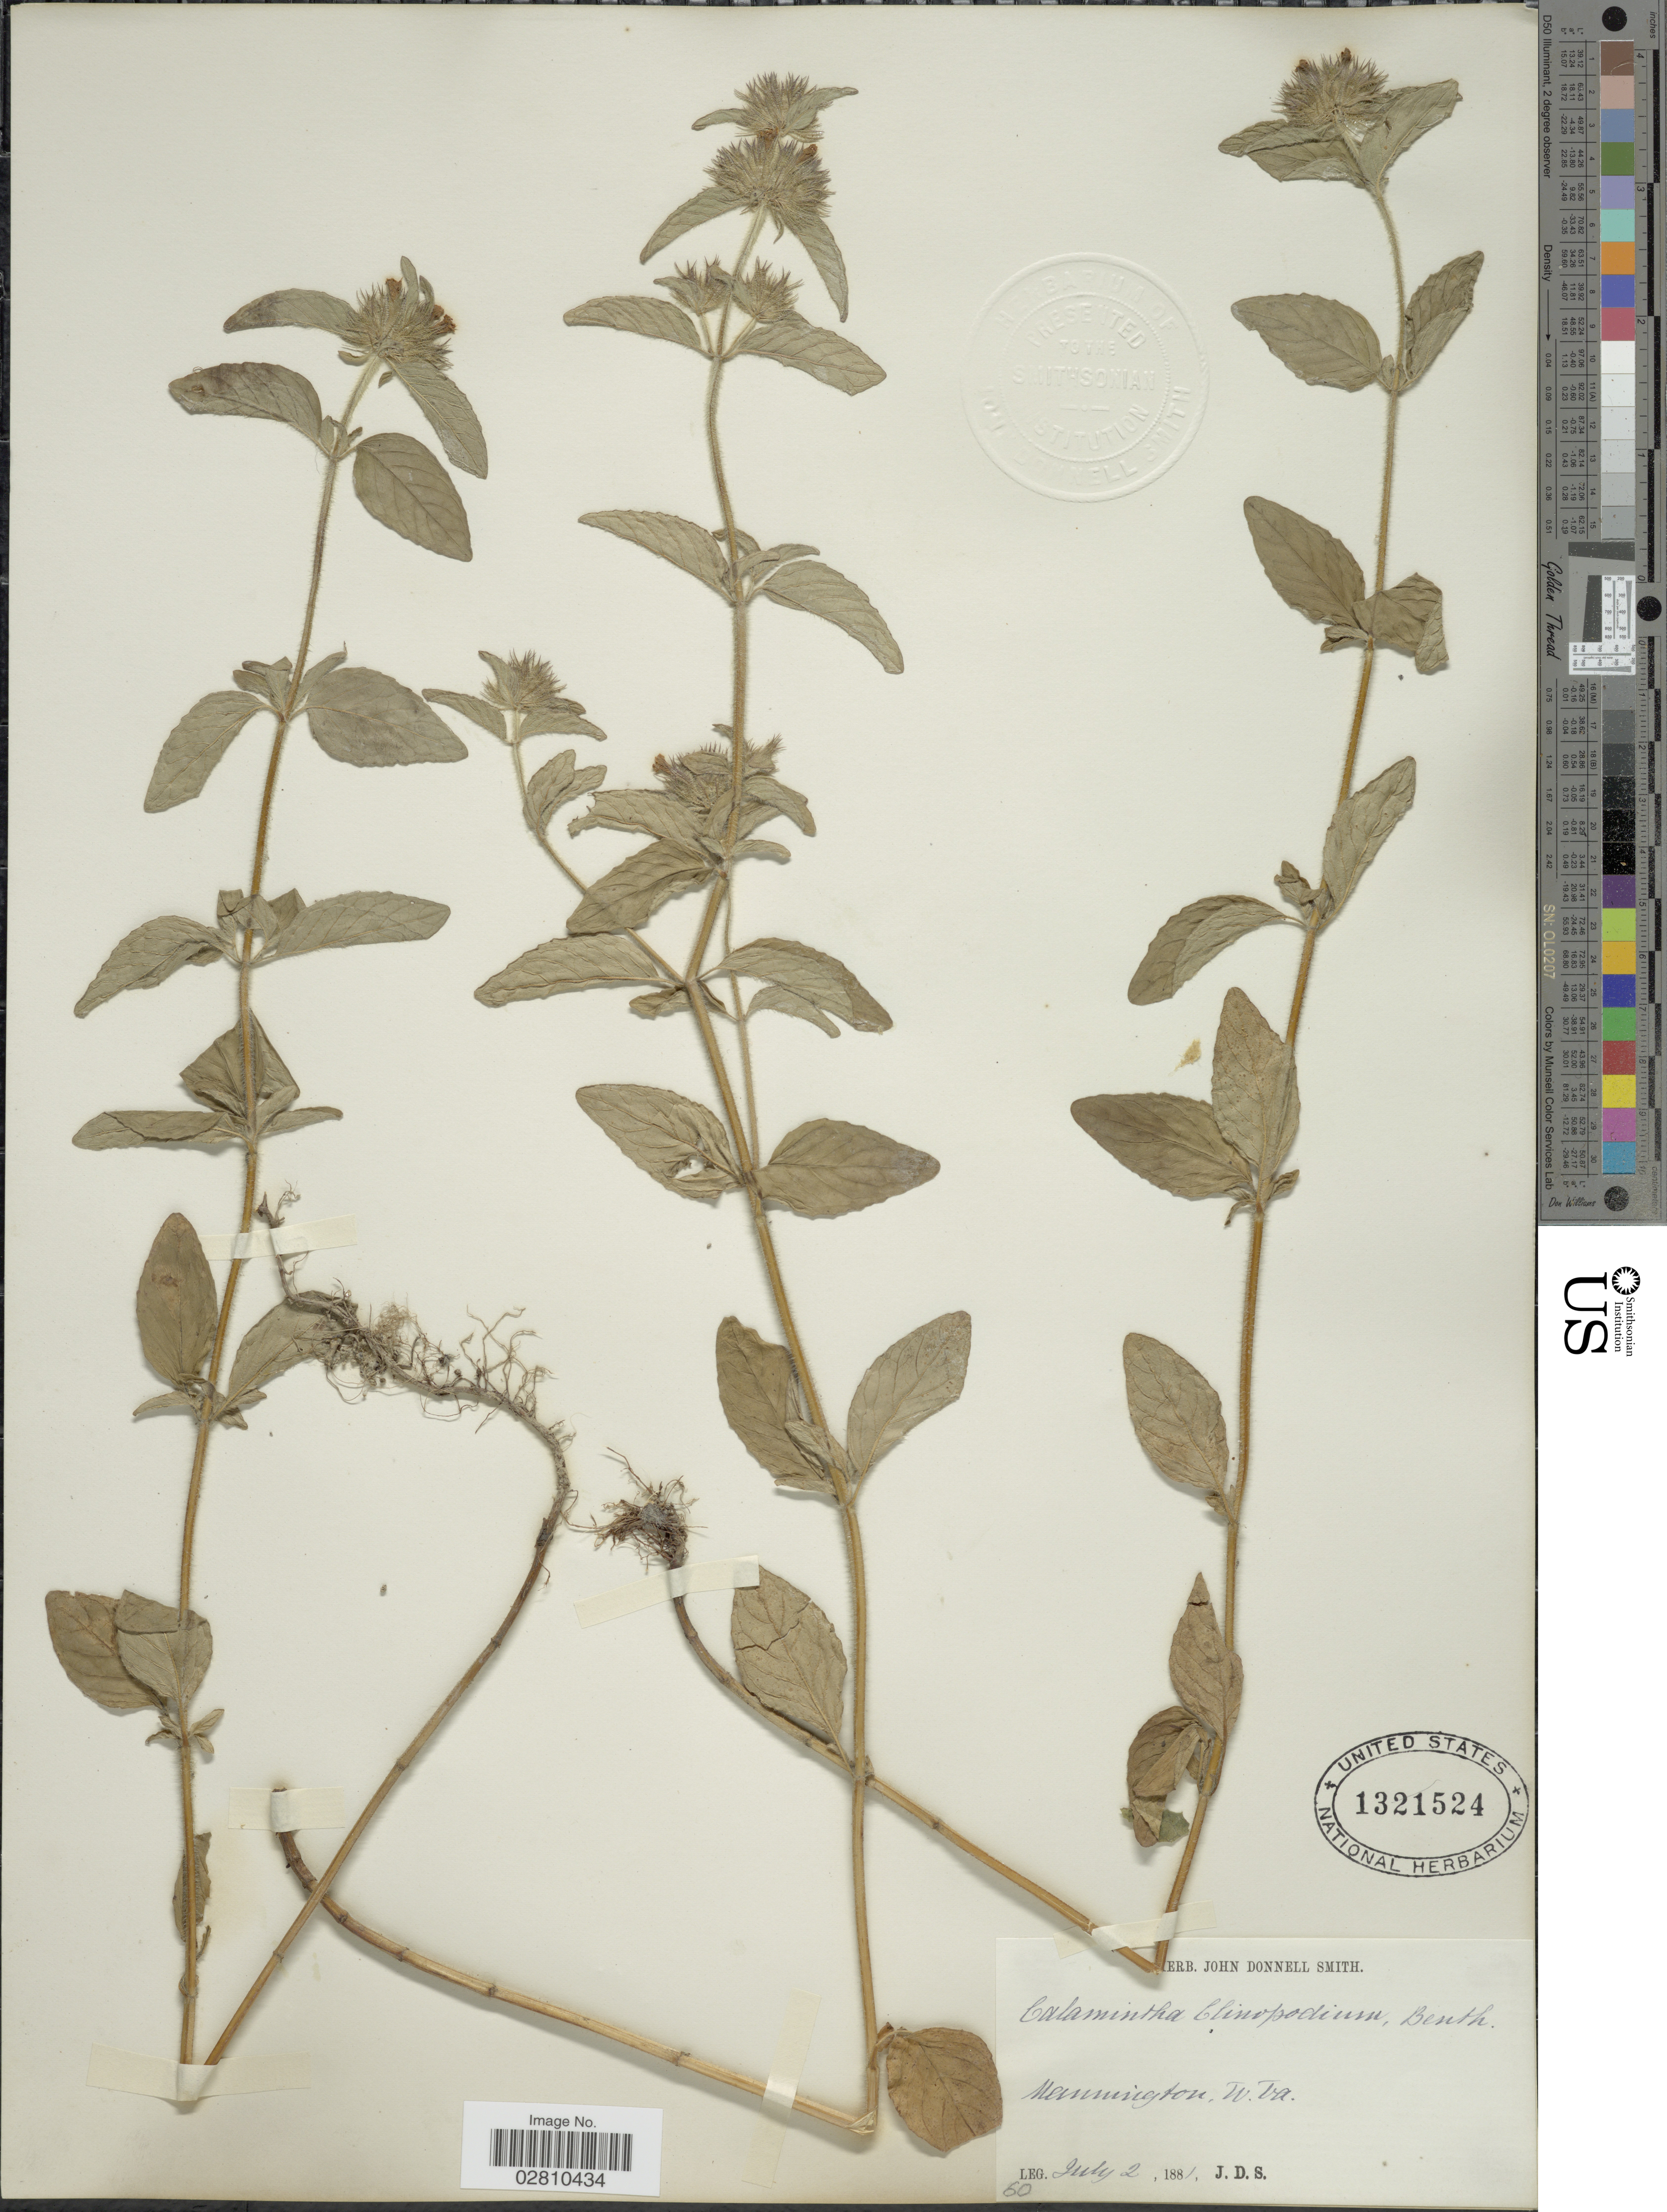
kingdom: Plantae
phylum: Tracheophyta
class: Magnoliopsida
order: Lamiales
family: Lamiaceae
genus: Clinopodium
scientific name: Clinopodium vulgare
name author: L.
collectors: J. Donnell Smith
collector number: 60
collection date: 1881-07-02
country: United States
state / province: West Virginia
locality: Mannington, W. Va.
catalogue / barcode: US 1321524